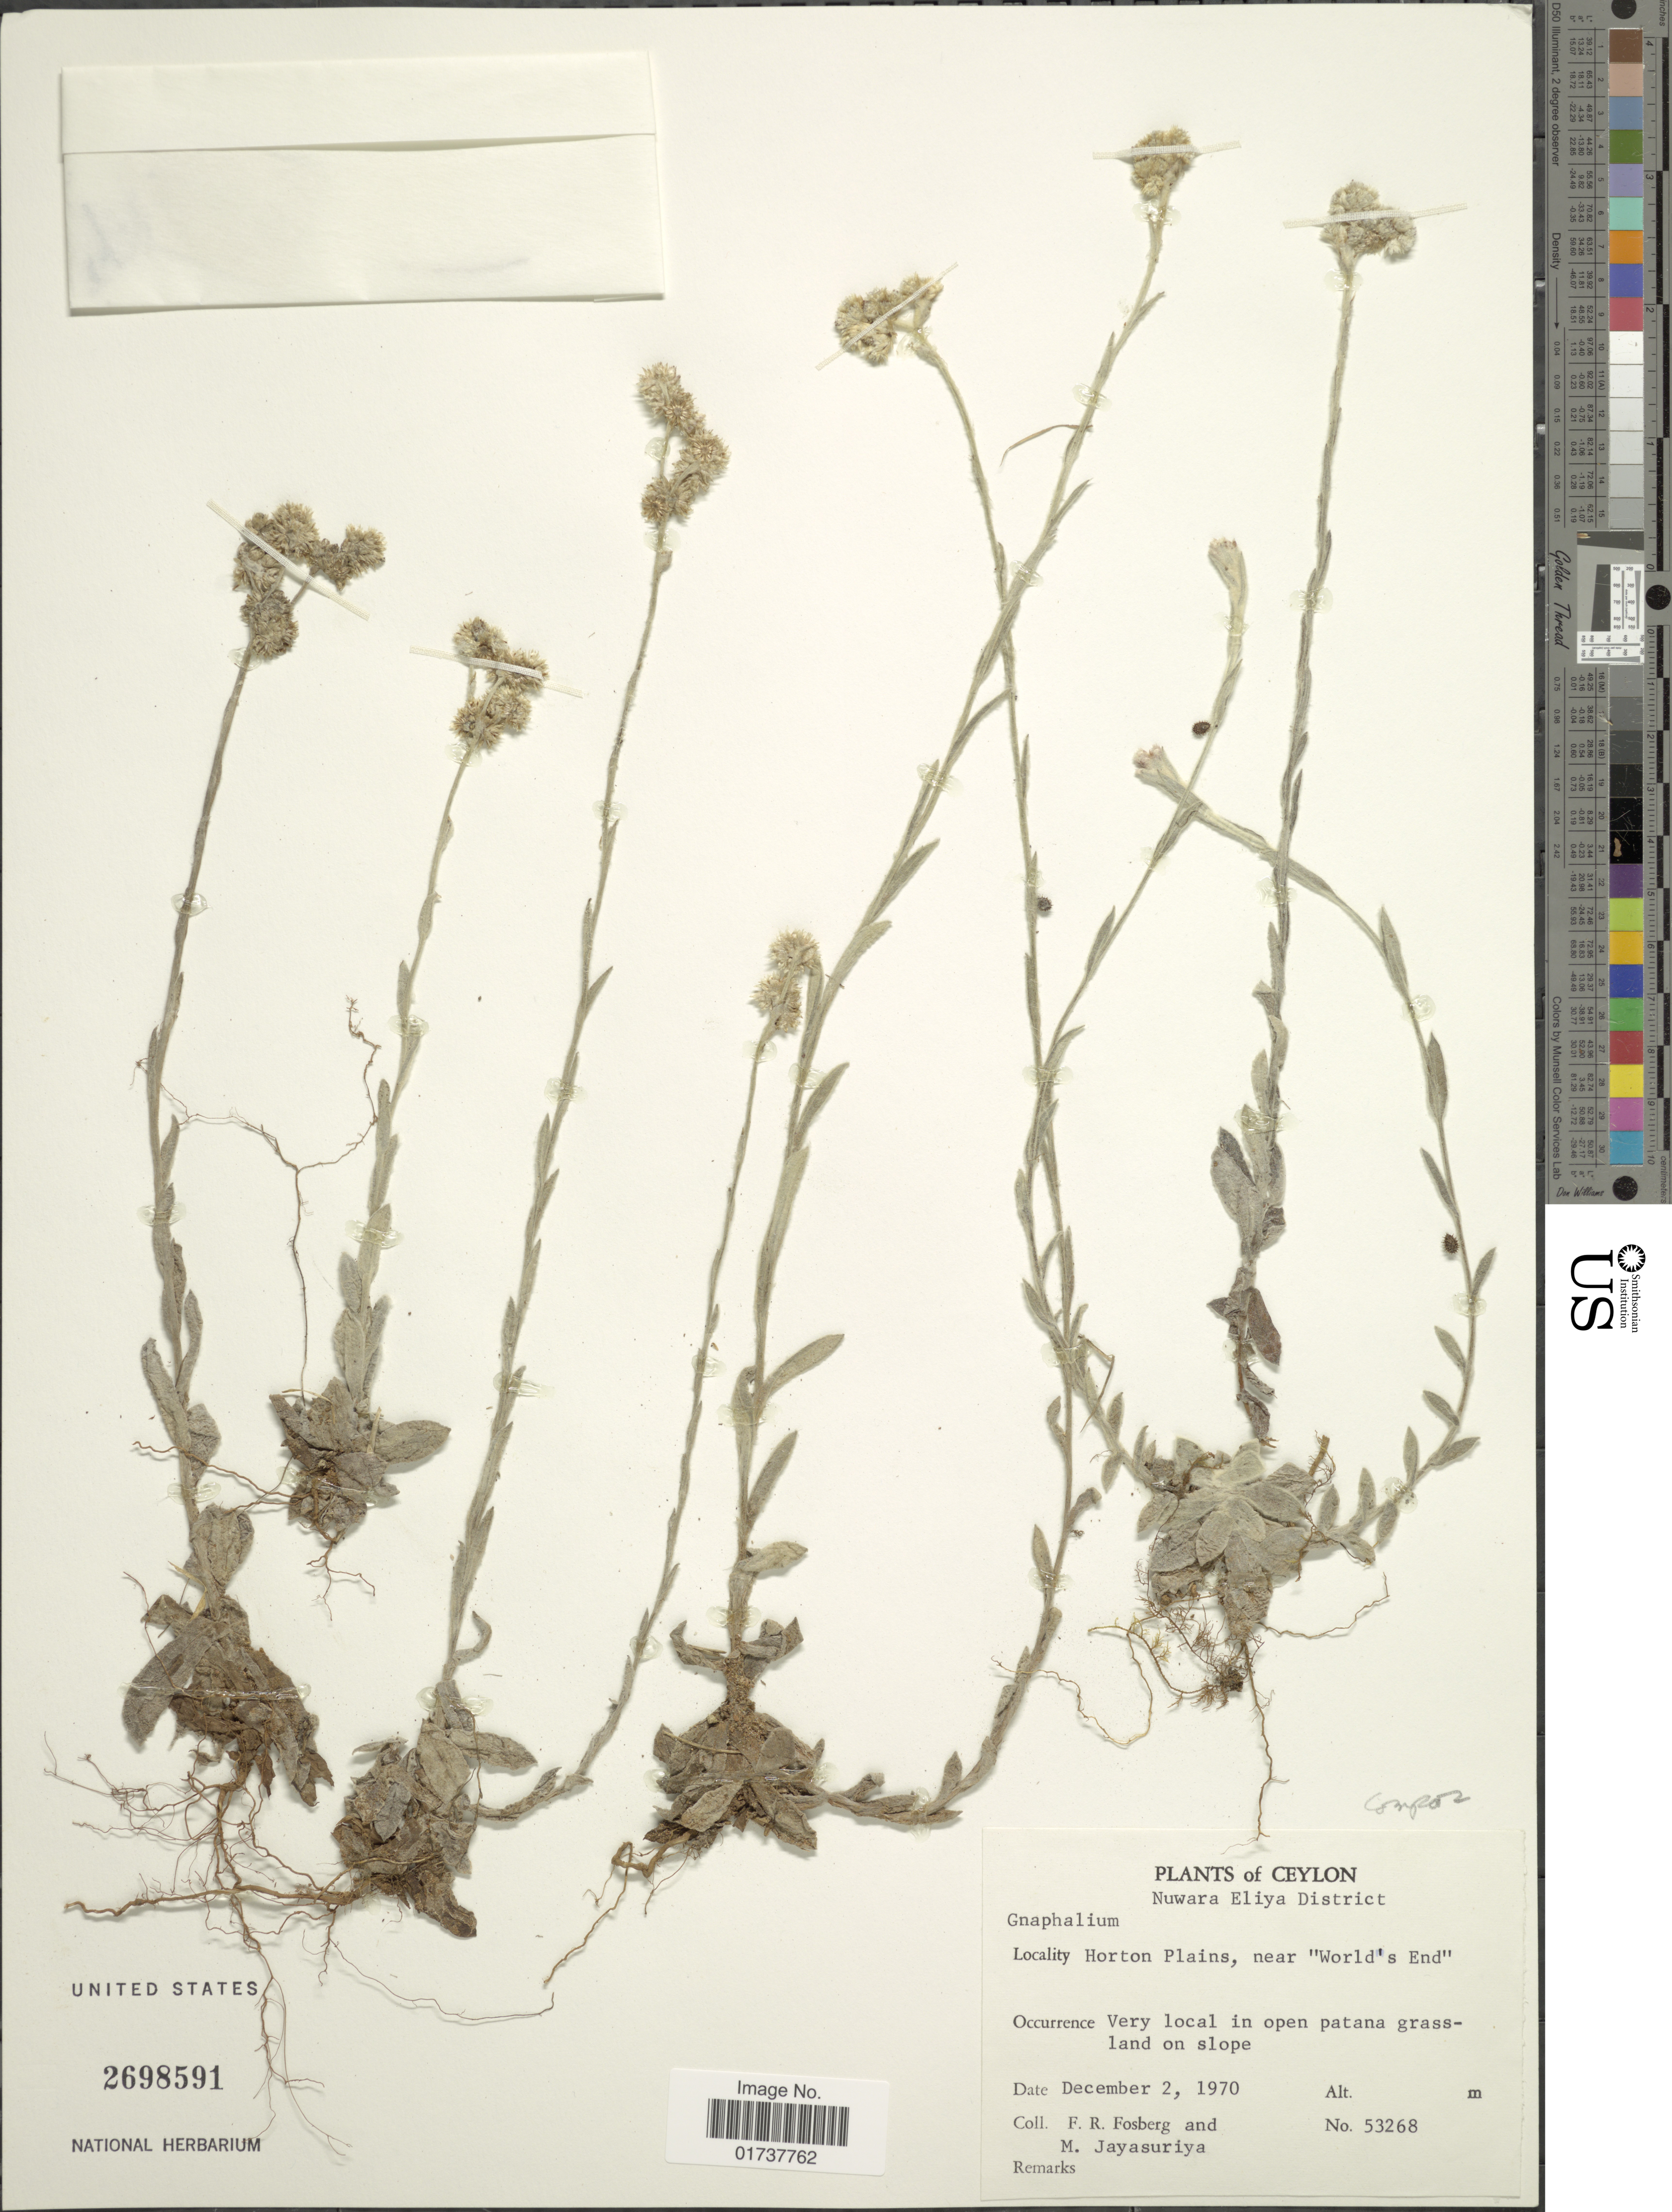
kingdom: Plantae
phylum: Tracheophyta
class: Magnoliopsida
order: Asterales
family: Asteraceae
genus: Gnaphalium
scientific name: Gnaphalium sp.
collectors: F. R. Fosberg & M. Jayasuriya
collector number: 53268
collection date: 1970-12-02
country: Sri Lanka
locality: Ceylon, Nuwara Eliya District, Horton Plains, near "World's End"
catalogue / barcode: US 2698591